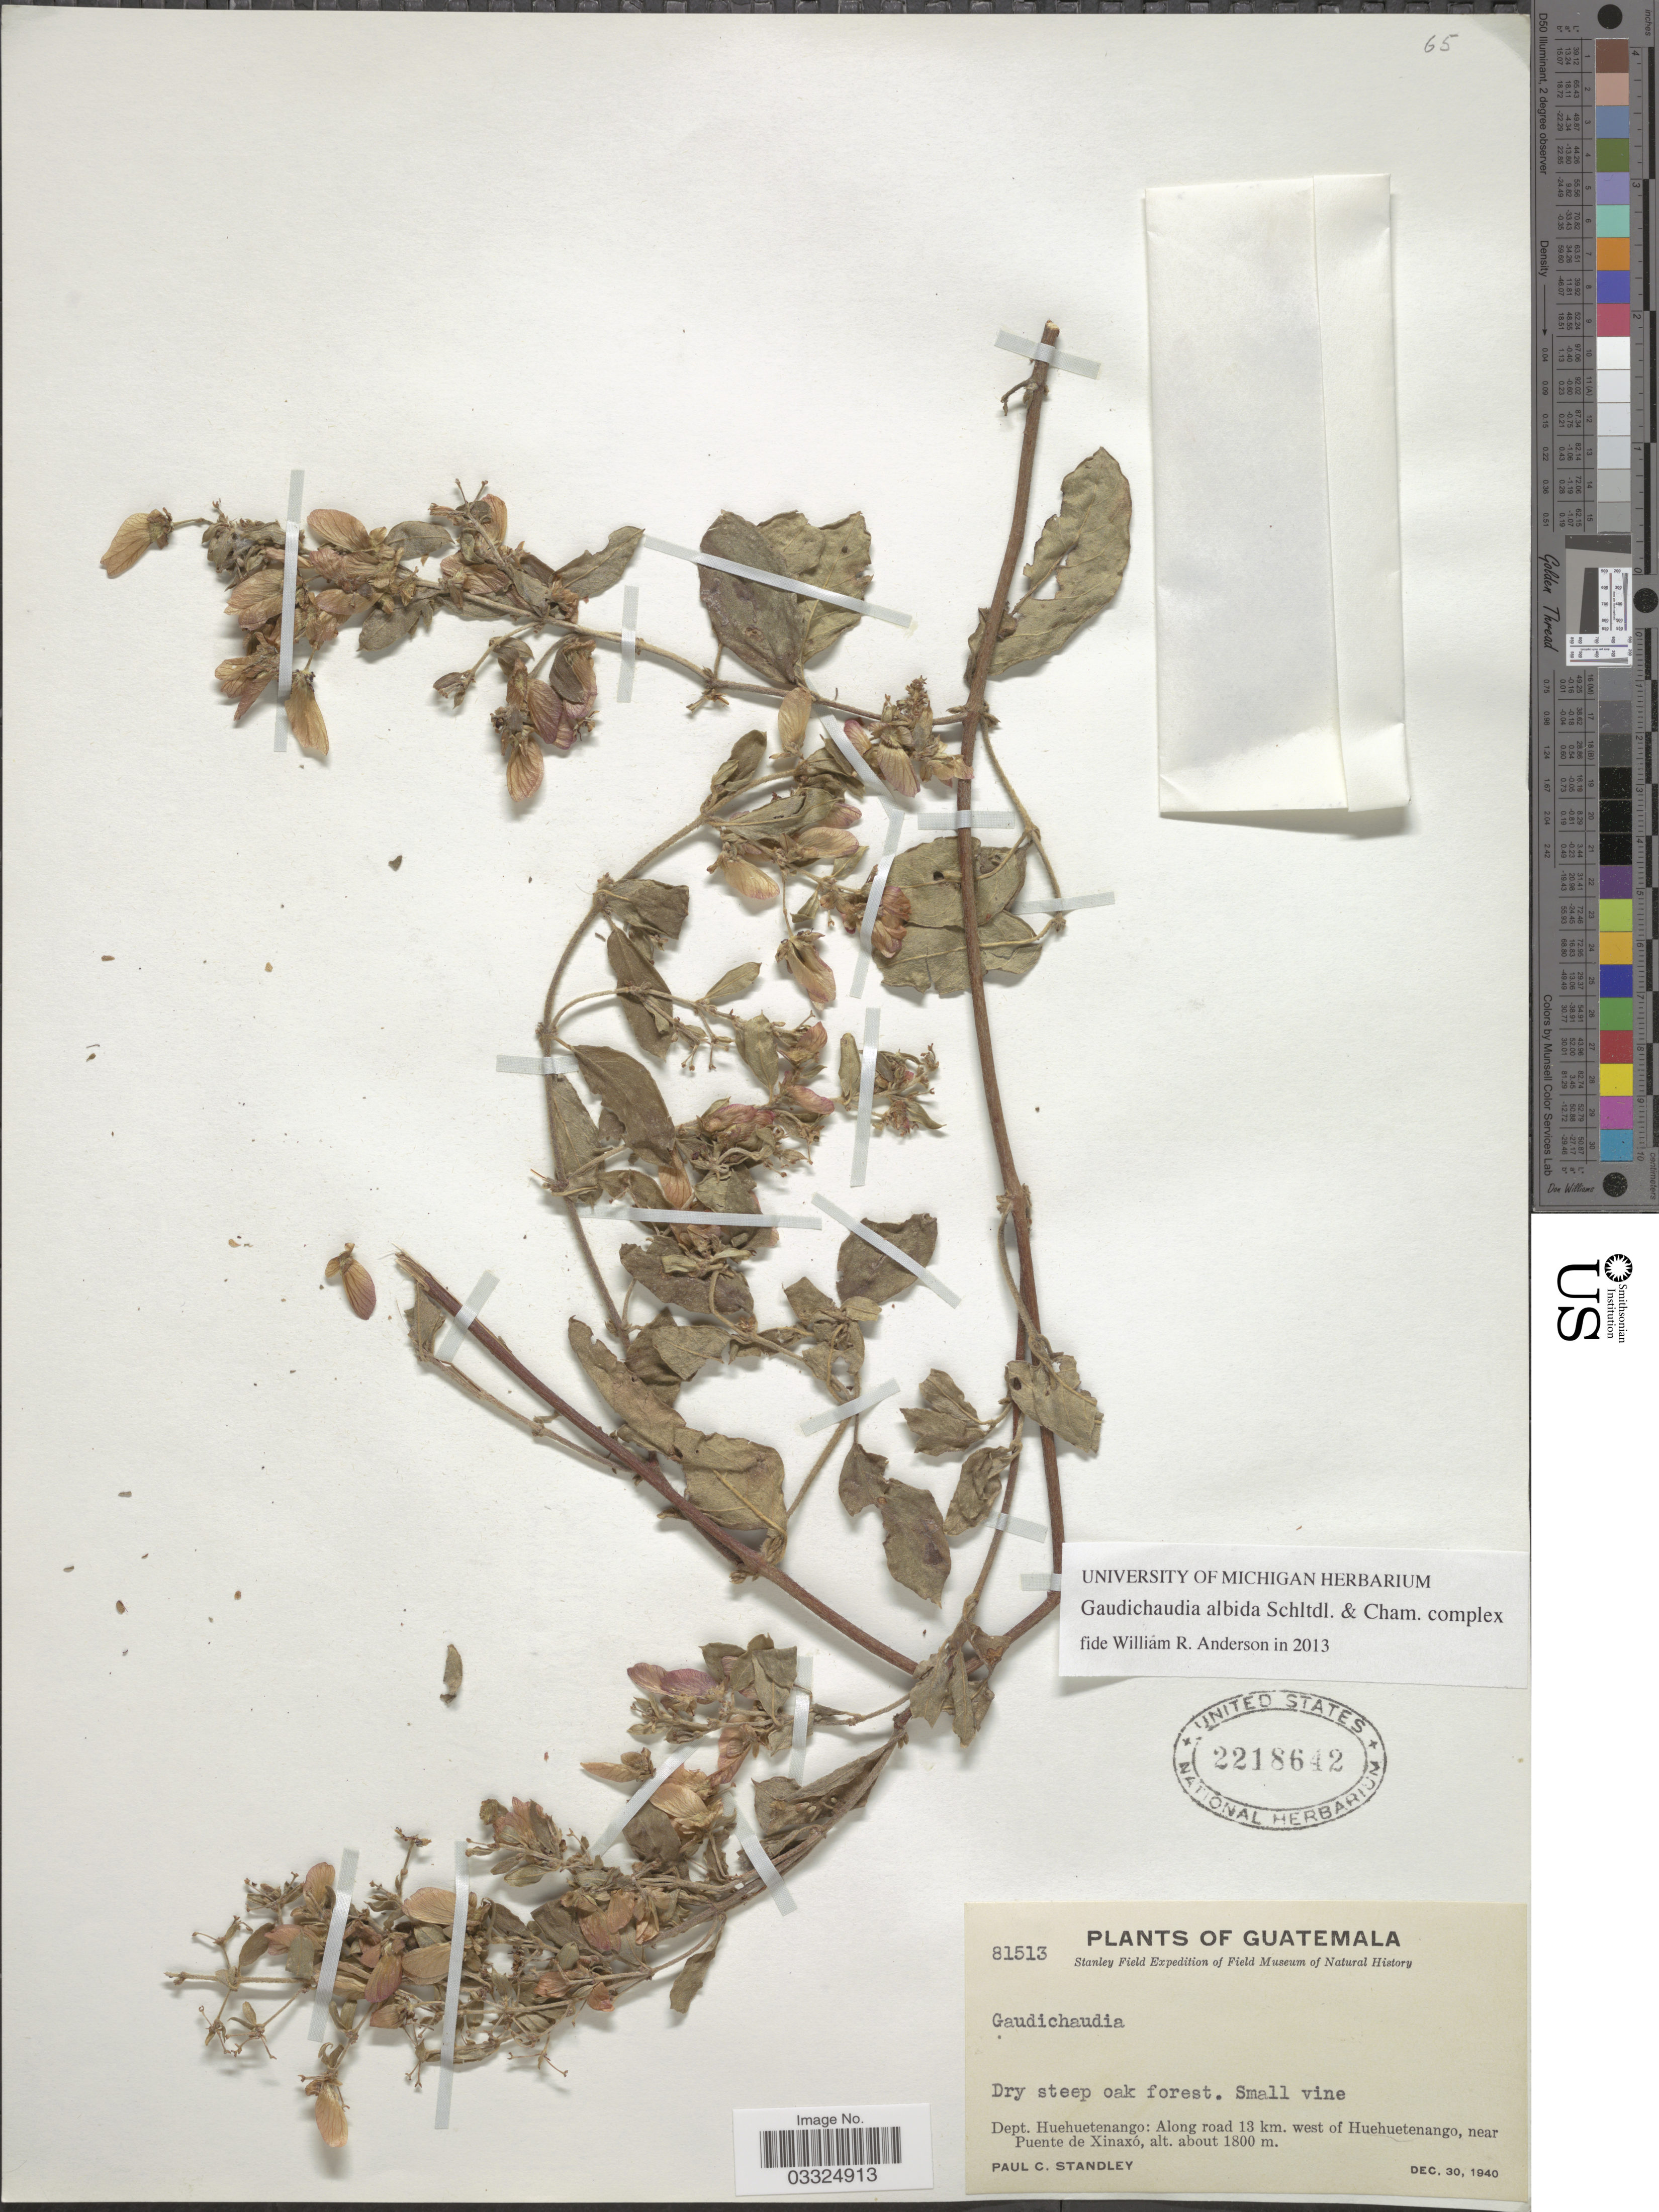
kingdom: Plantae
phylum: Tracheophyta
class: Magnoliopsida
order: Malpighiales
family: Malpighiaceae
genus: Gaudichaudia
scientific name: Gaudichaudia albida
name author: Schltdl. & Cham.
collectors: P. C. Standley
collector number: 81513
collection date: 1940-12-30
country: Guatemala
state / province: Huehuetenango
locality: Dept. Huehuetenango: Along road 13 km. west of Huehuetenango, near Puente de Xinaxó.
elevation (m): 1800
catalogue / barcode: US 2218642